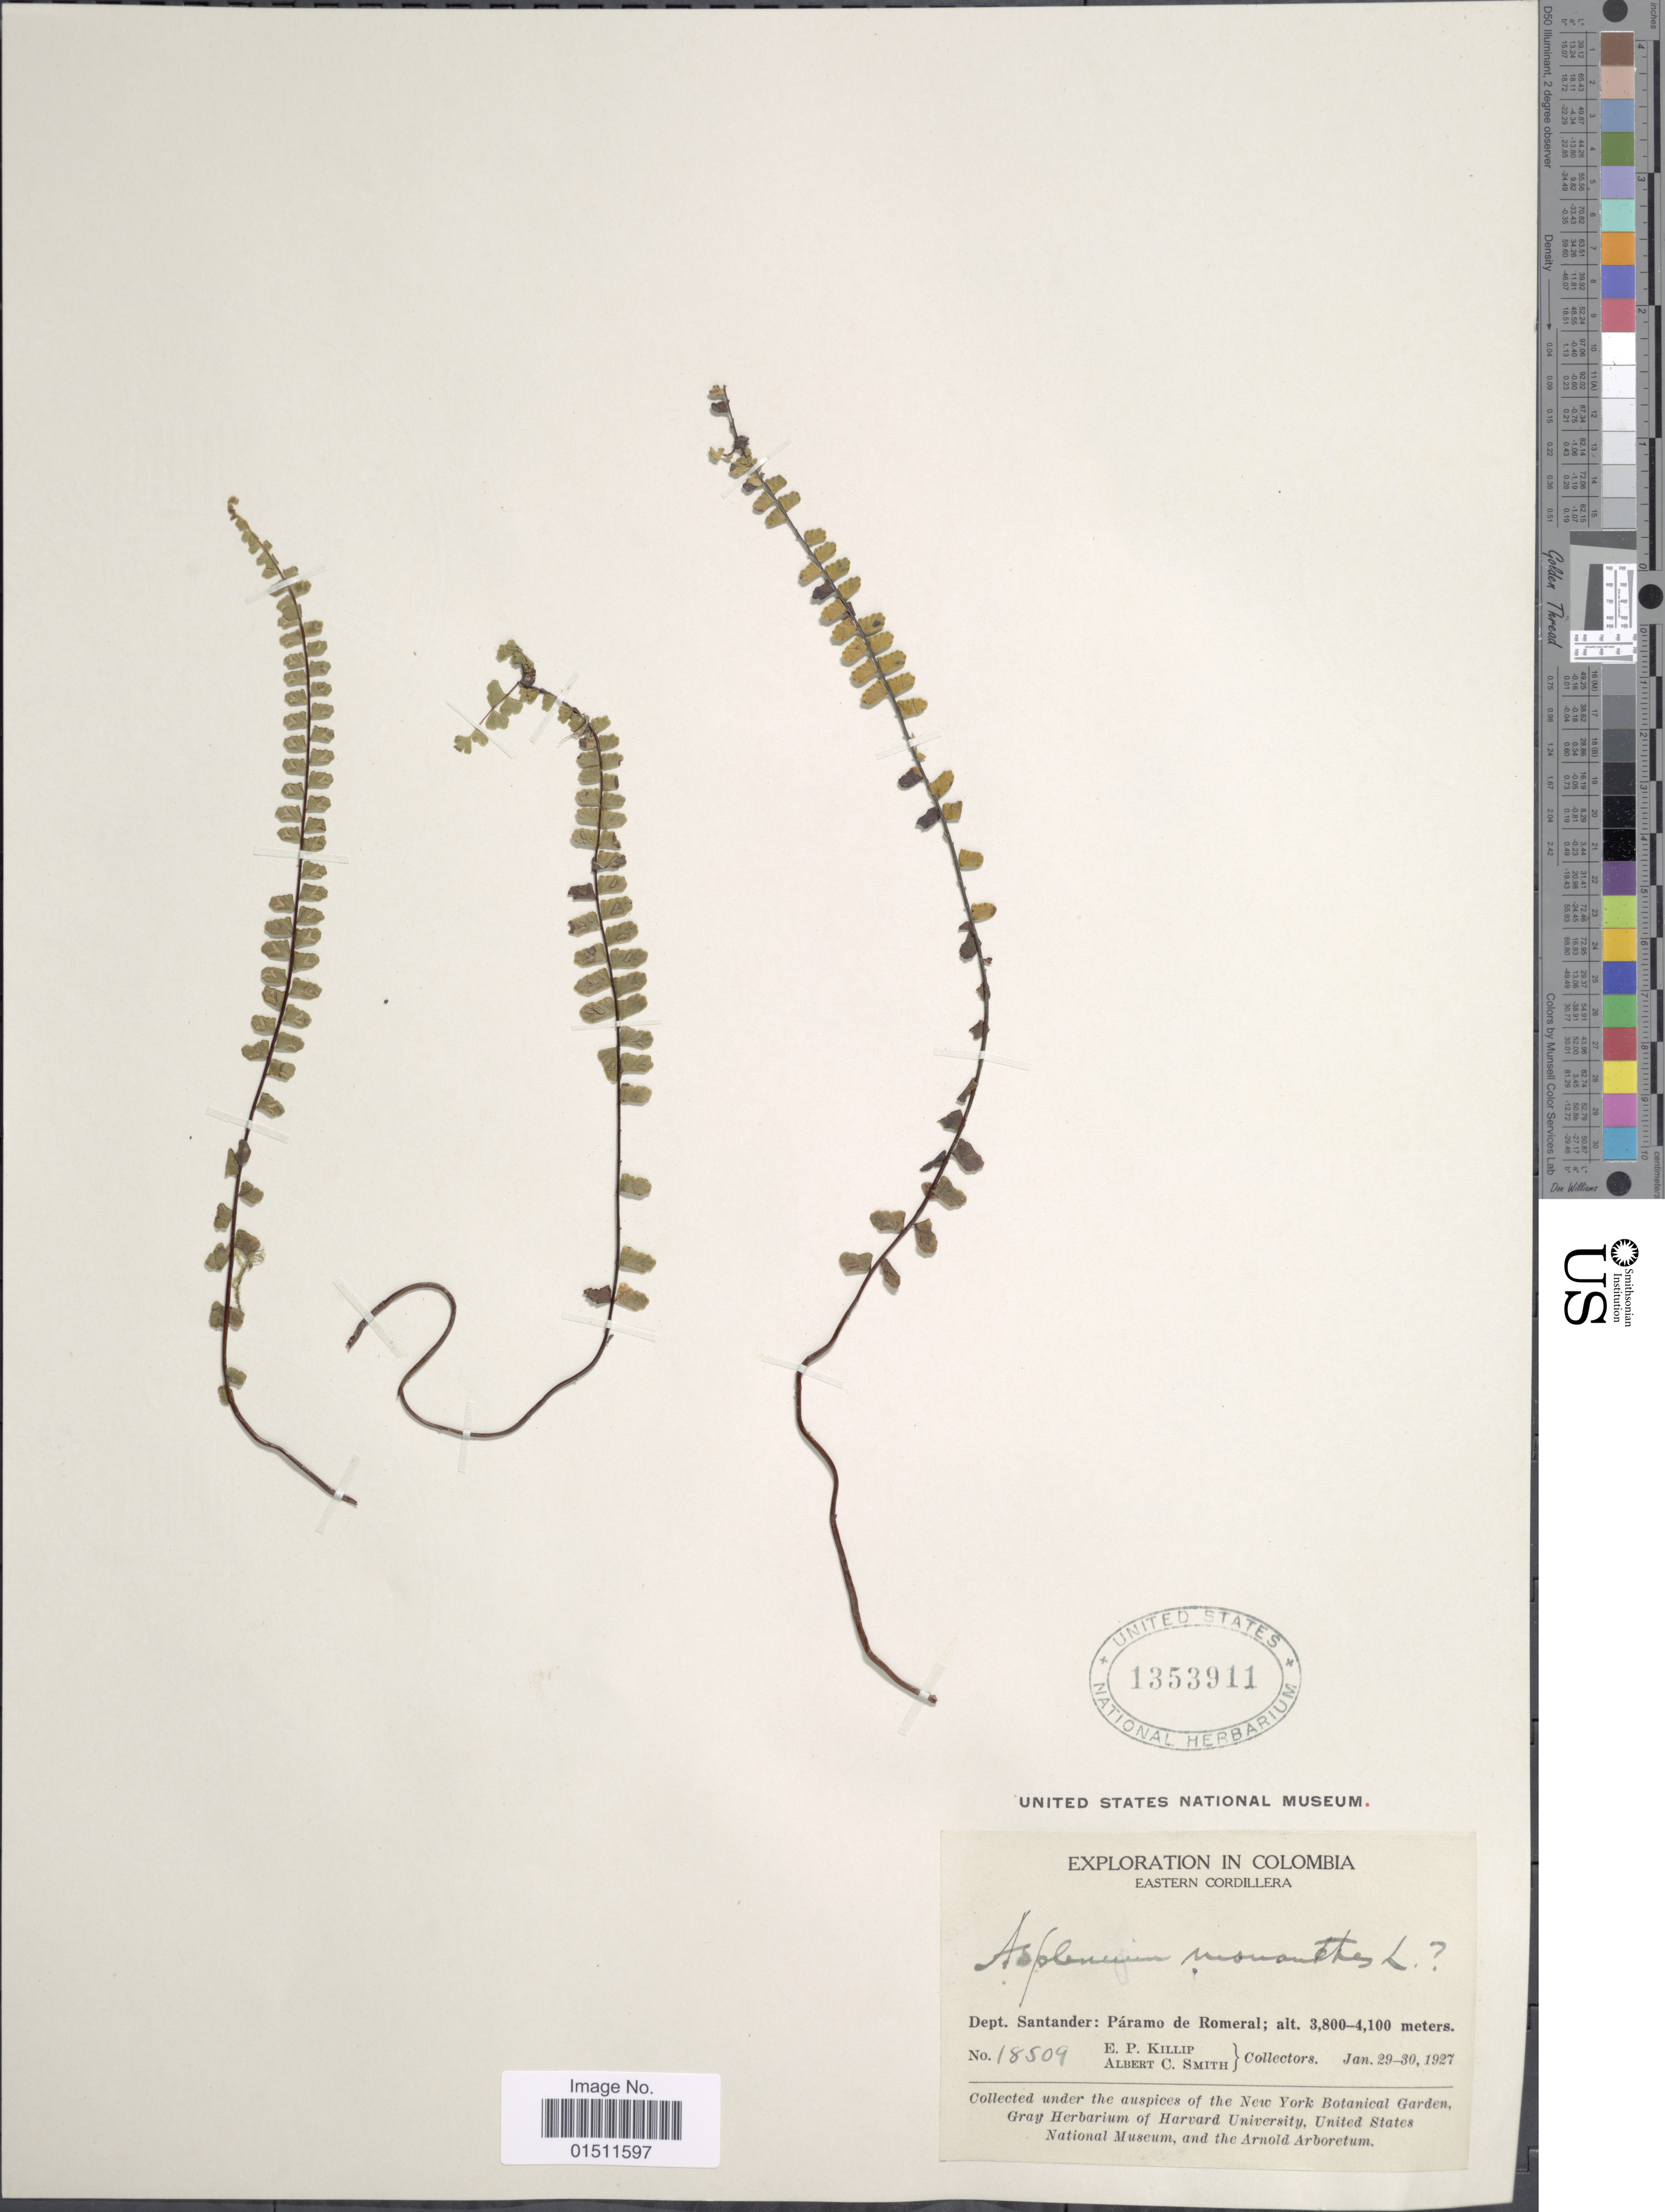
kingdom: Plantae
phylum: Tracheophyta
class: Polypodiopsida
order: Polypodiales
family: Aspleniaceae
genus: Asplenium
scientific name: Asplenium monanthes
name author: L.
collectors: E. P. Killip & A. C. Smith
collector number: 18509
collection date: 1927-01-29/1927-01-30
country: Colombia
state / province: Santander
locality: Eastern Cordillera, Dept. Santander: Paramo de Romeral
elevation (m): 3800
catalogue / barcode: US 1353911